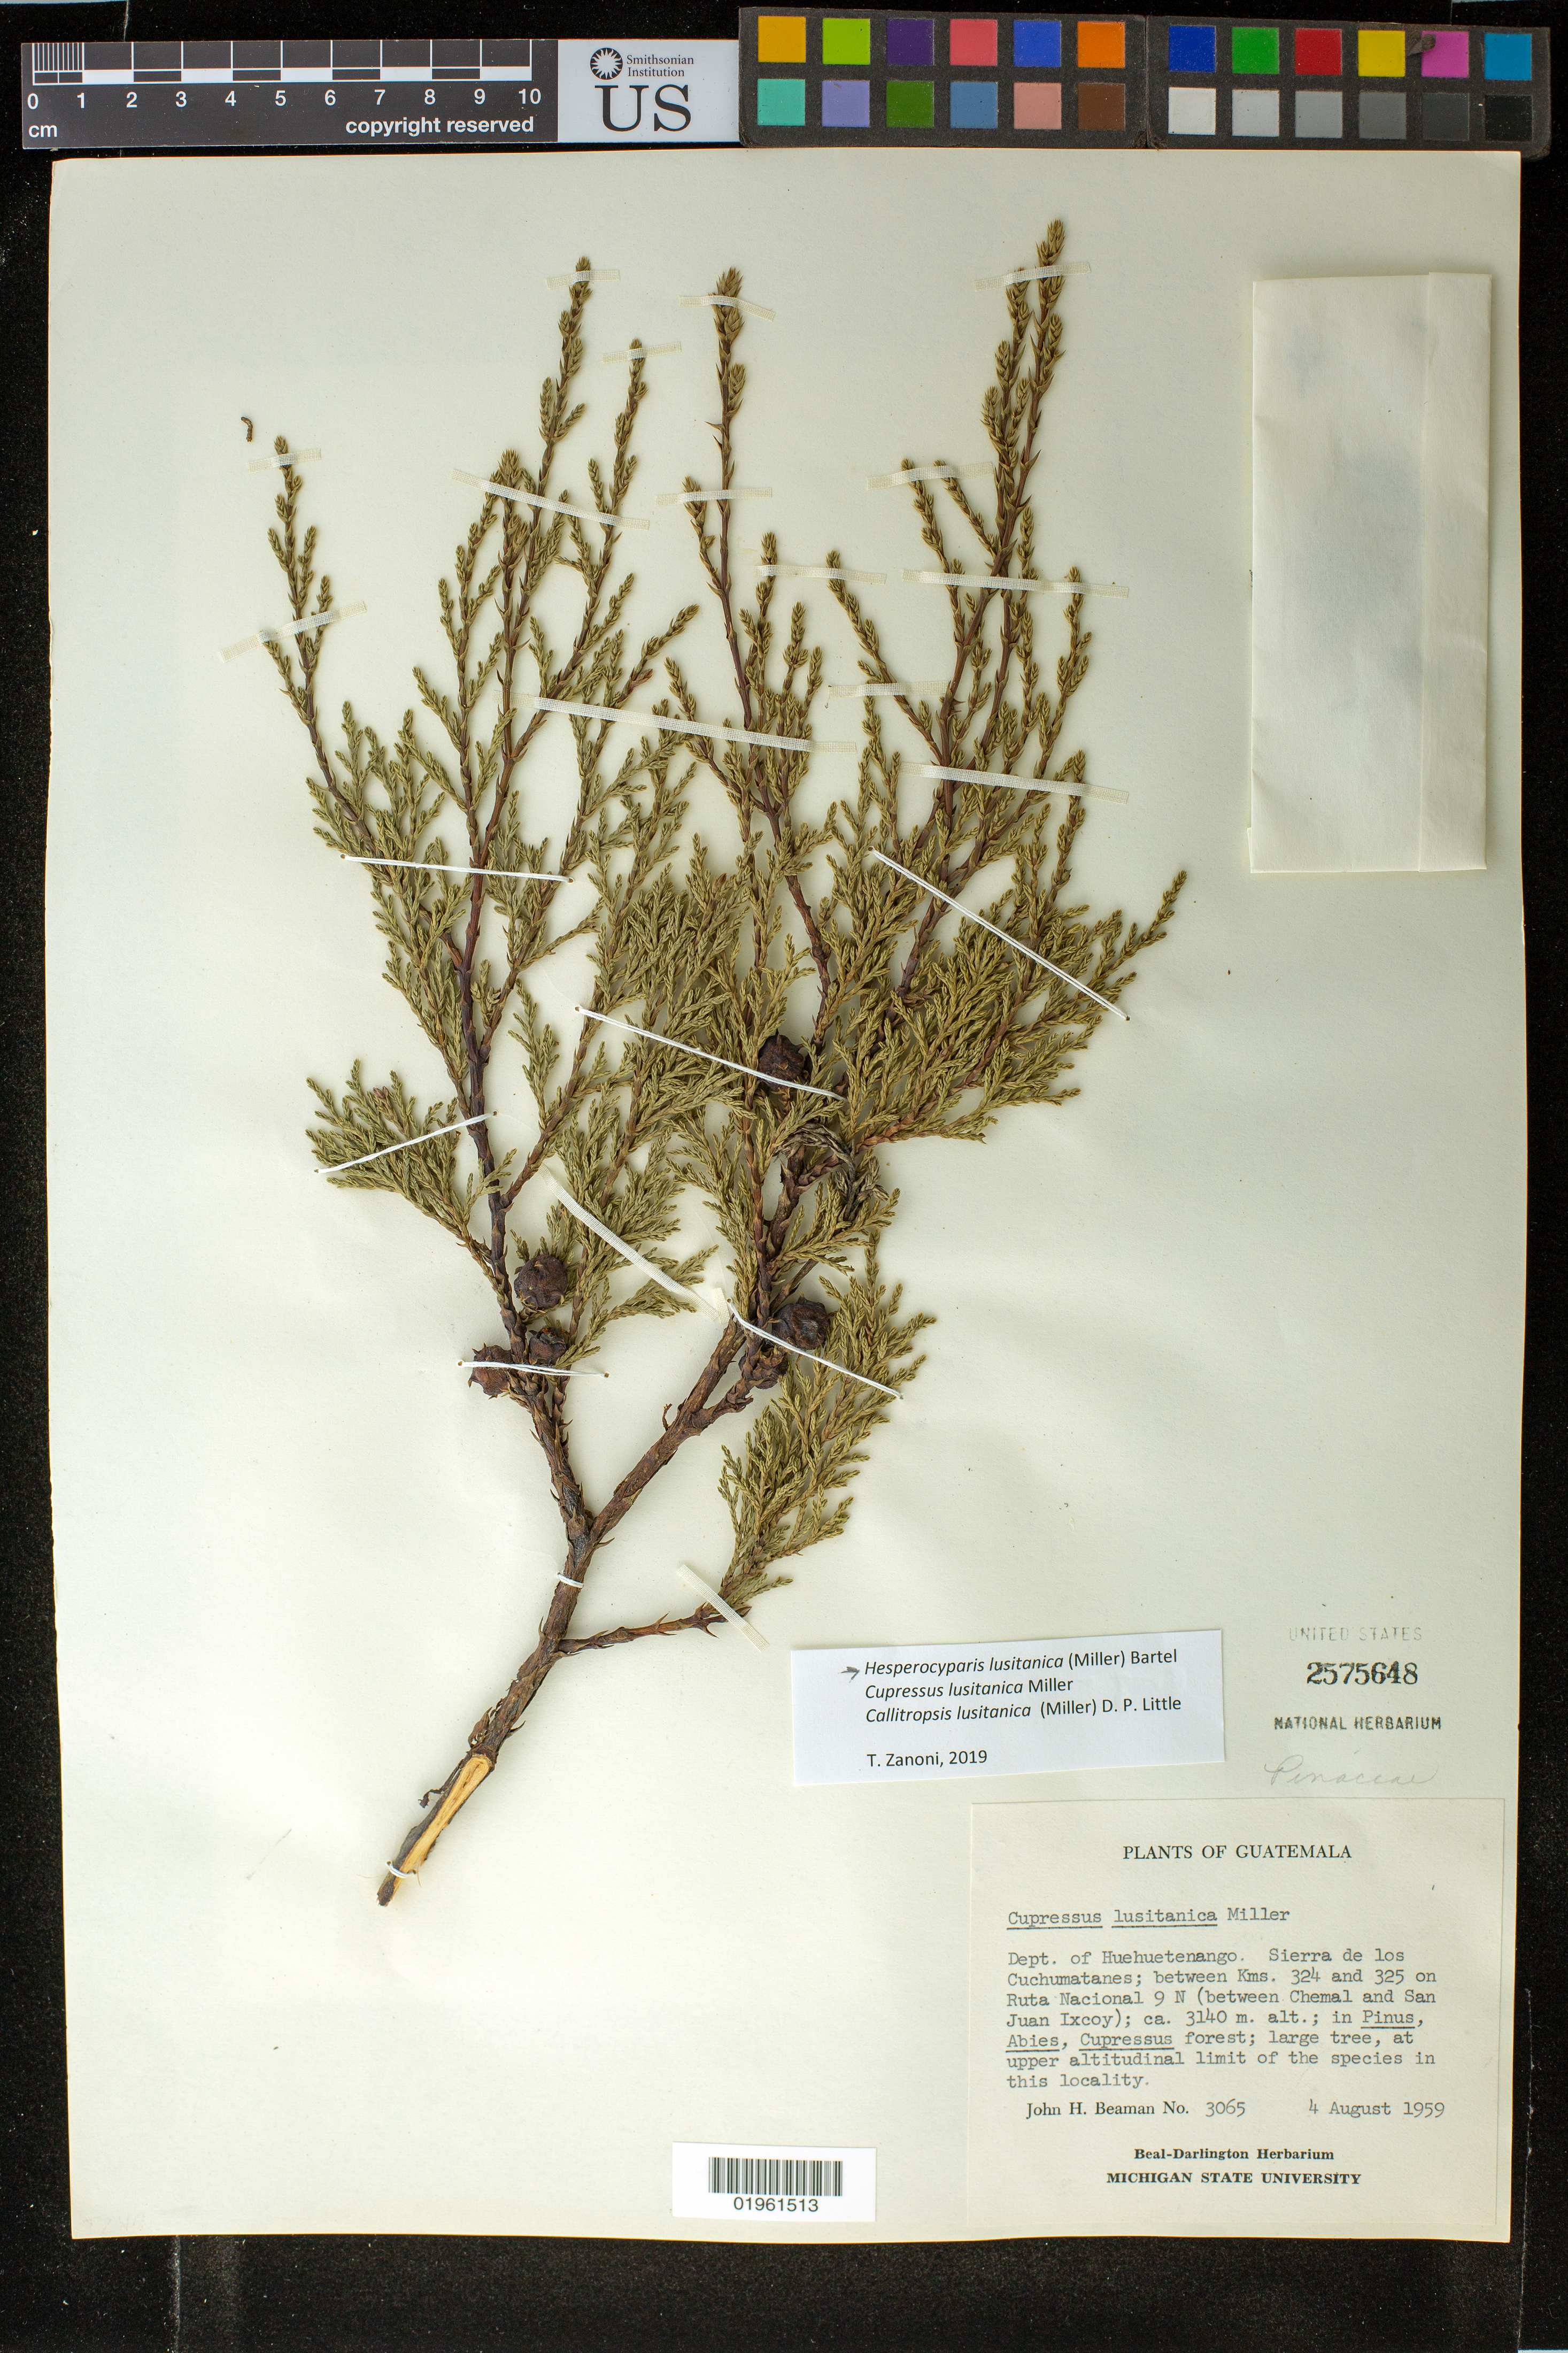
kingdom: Plantae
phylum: Tracheophyta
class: Pinopsida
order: Pinales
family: Cupressaceae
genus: Hesperocyparis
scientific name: Hesperocyparis lusitanica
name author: (Miller) Bartel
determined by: Zanoni, T. A., (NY), New York Botanical Garden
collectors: J. H. Beaman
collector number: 3065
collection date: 1959-08-04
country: Guatemala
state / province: Huehuetenango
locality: Sierra de los Cuchumatanes; between Kms. 324 and 325 on Ruta Nacional 9 N (between Chemal and San Juan Ixcoy)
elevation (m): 3140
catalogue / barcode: US 2575648